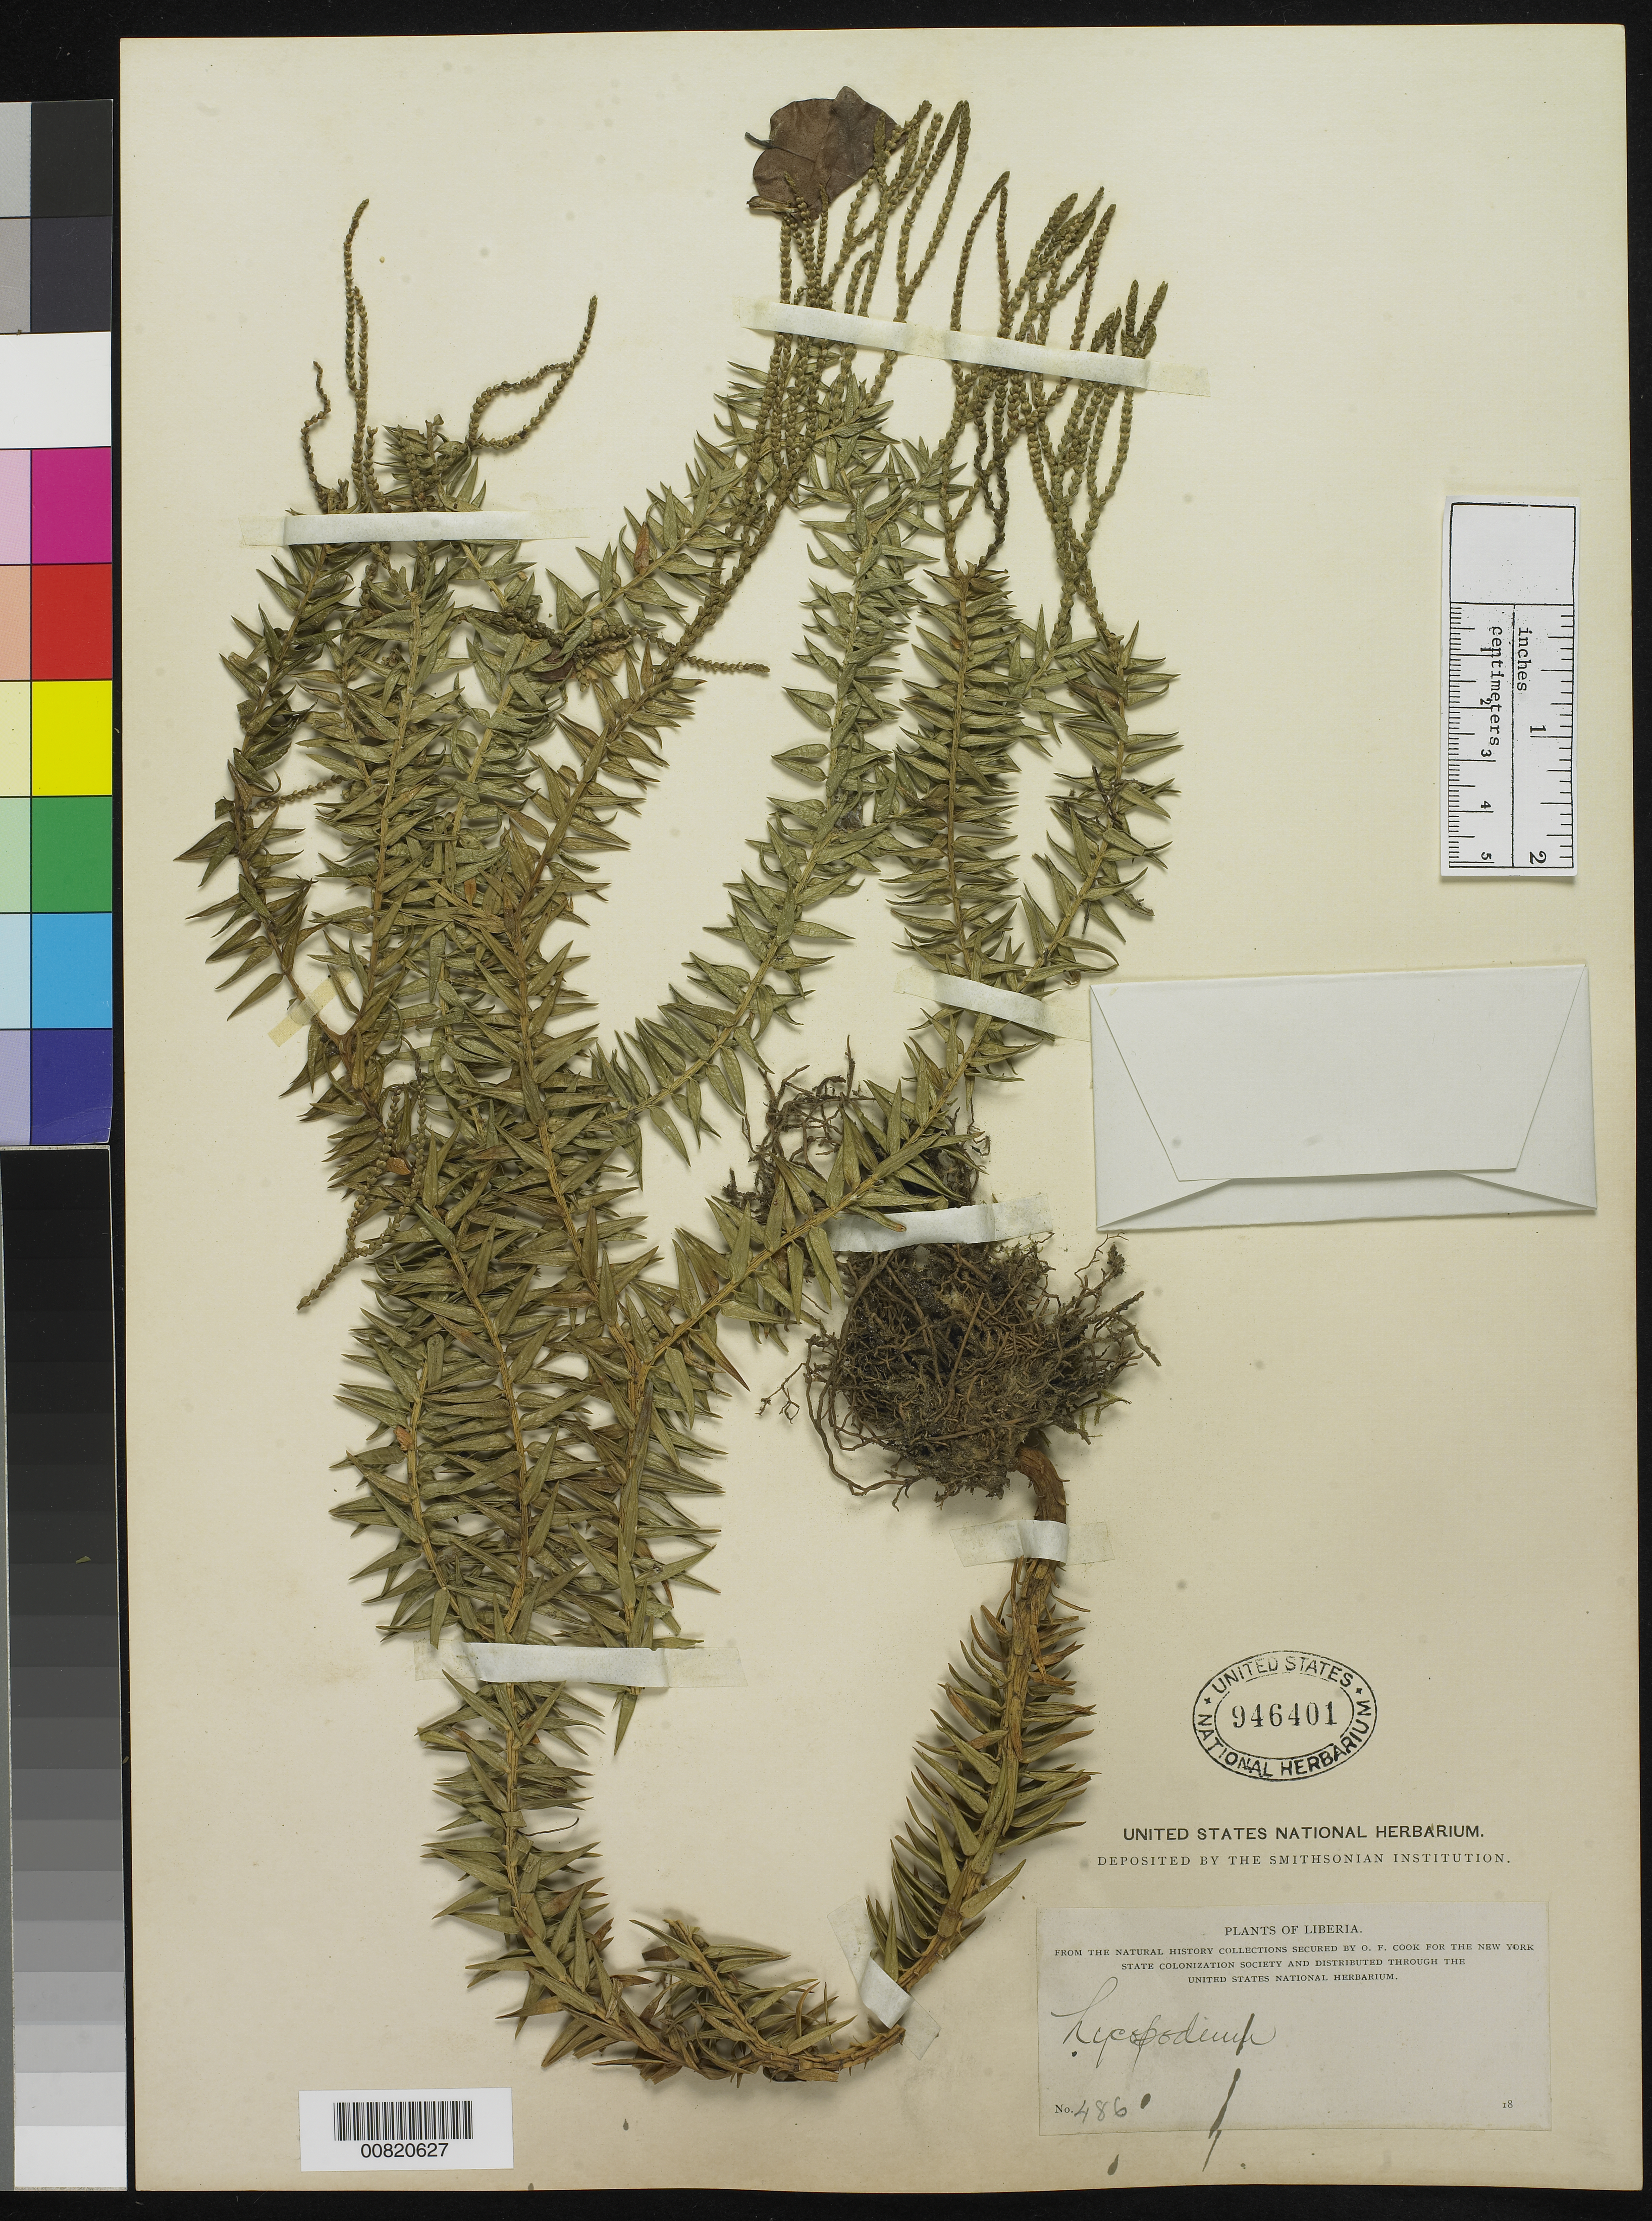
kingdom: Plantae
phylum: Tracheophyta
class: Lycopodiopsida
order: Lycopodiales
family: Lycopodiaceae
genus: Phlegmariurus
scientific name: Phlegmariurus warneckei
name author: (Nessel) A. R. Field & Bostock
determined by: Field, A. R.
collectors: O. F. Cook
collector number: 486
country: Liberia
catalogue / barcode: US 946401